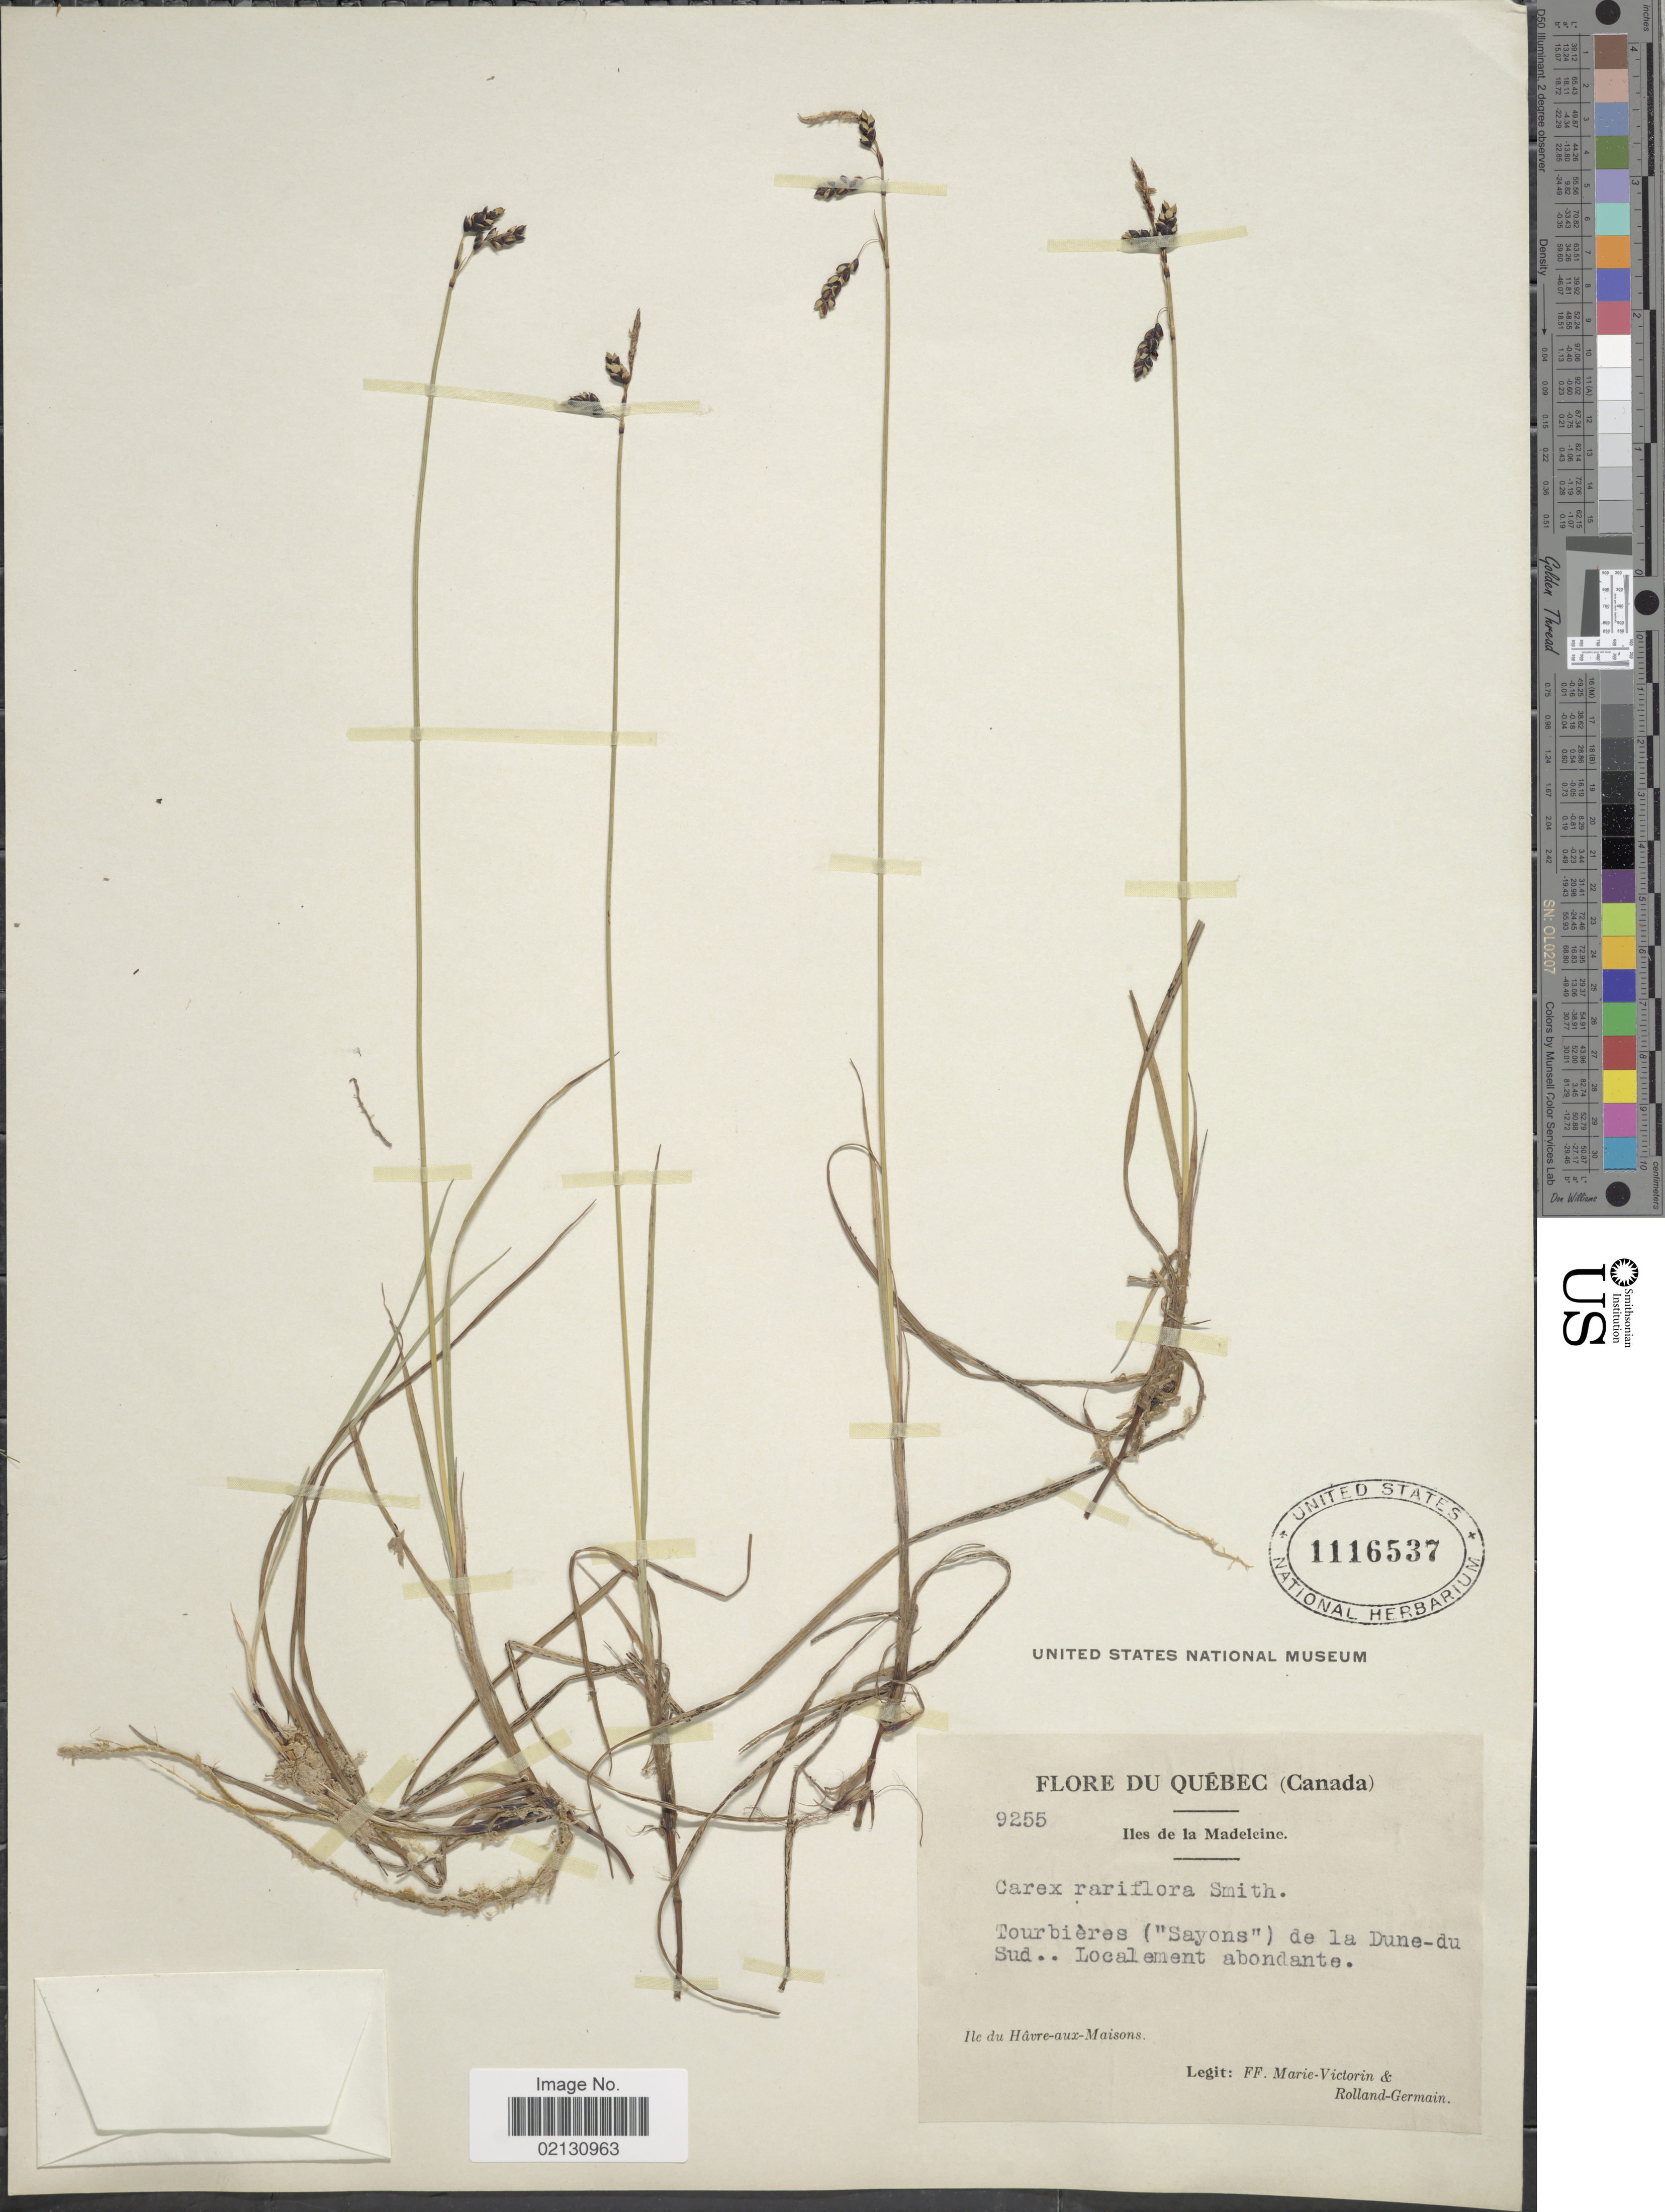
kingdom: Plantae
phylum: Tracheophyta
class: Liliopsida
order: Poales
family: Cyperaceae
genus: Carex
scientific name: Carex rariflora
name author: (Wahlenb.) Sm.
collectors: F. Marie-Victorin & Rolland-Germain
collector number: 9255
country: Canada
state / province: Quebec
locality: Iles de la Madeleine. Tourbières ("Sayons") de la Dune-du Sud. Ile du Hâvre-aux-Maisons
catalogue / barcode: US 1116537